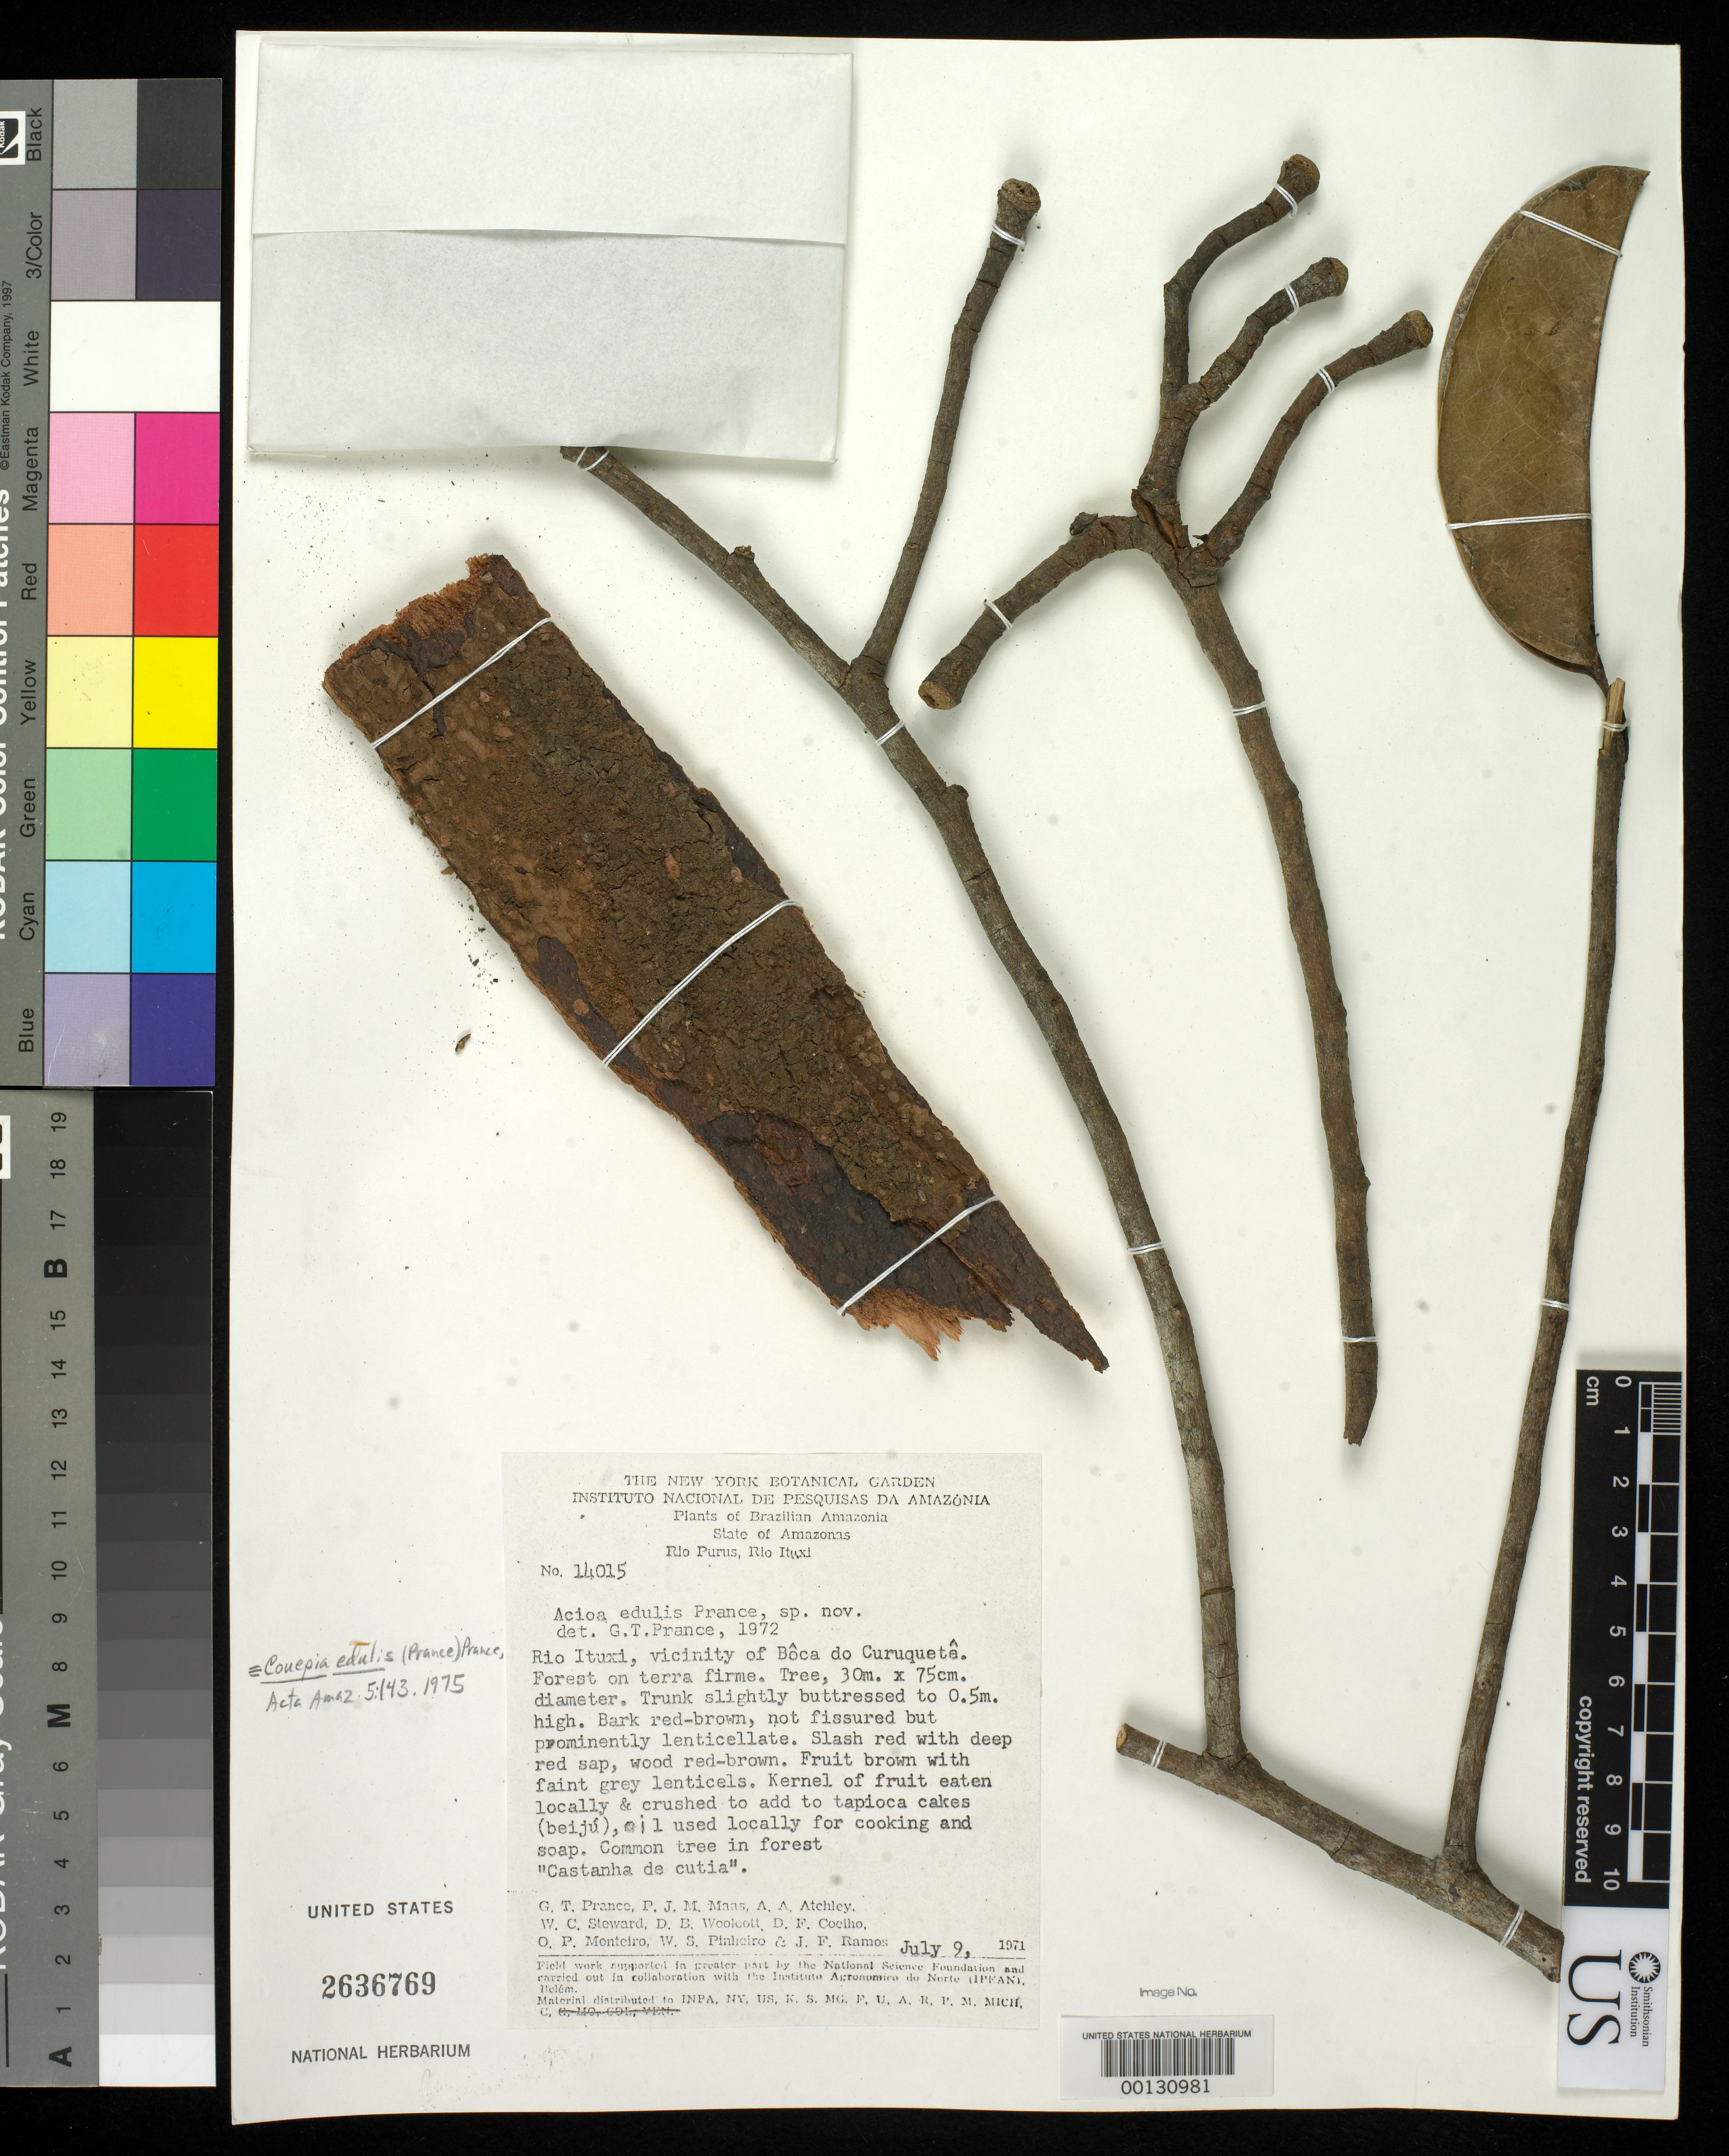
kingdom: Plantae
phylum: Tracheophyta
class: Magnoliopsida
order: Malpighiales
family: Chrysobalanaceae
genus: Acioa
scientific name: Acioa edulis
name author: Prance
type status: Isotype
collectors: G. T. Prance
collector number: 14015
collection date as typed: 09 Jul 1971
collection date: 1971-07-09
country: Brazil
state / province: Amazonas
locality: Rio Itwxi, Boca do Curuquete.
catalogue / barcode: US 2636769